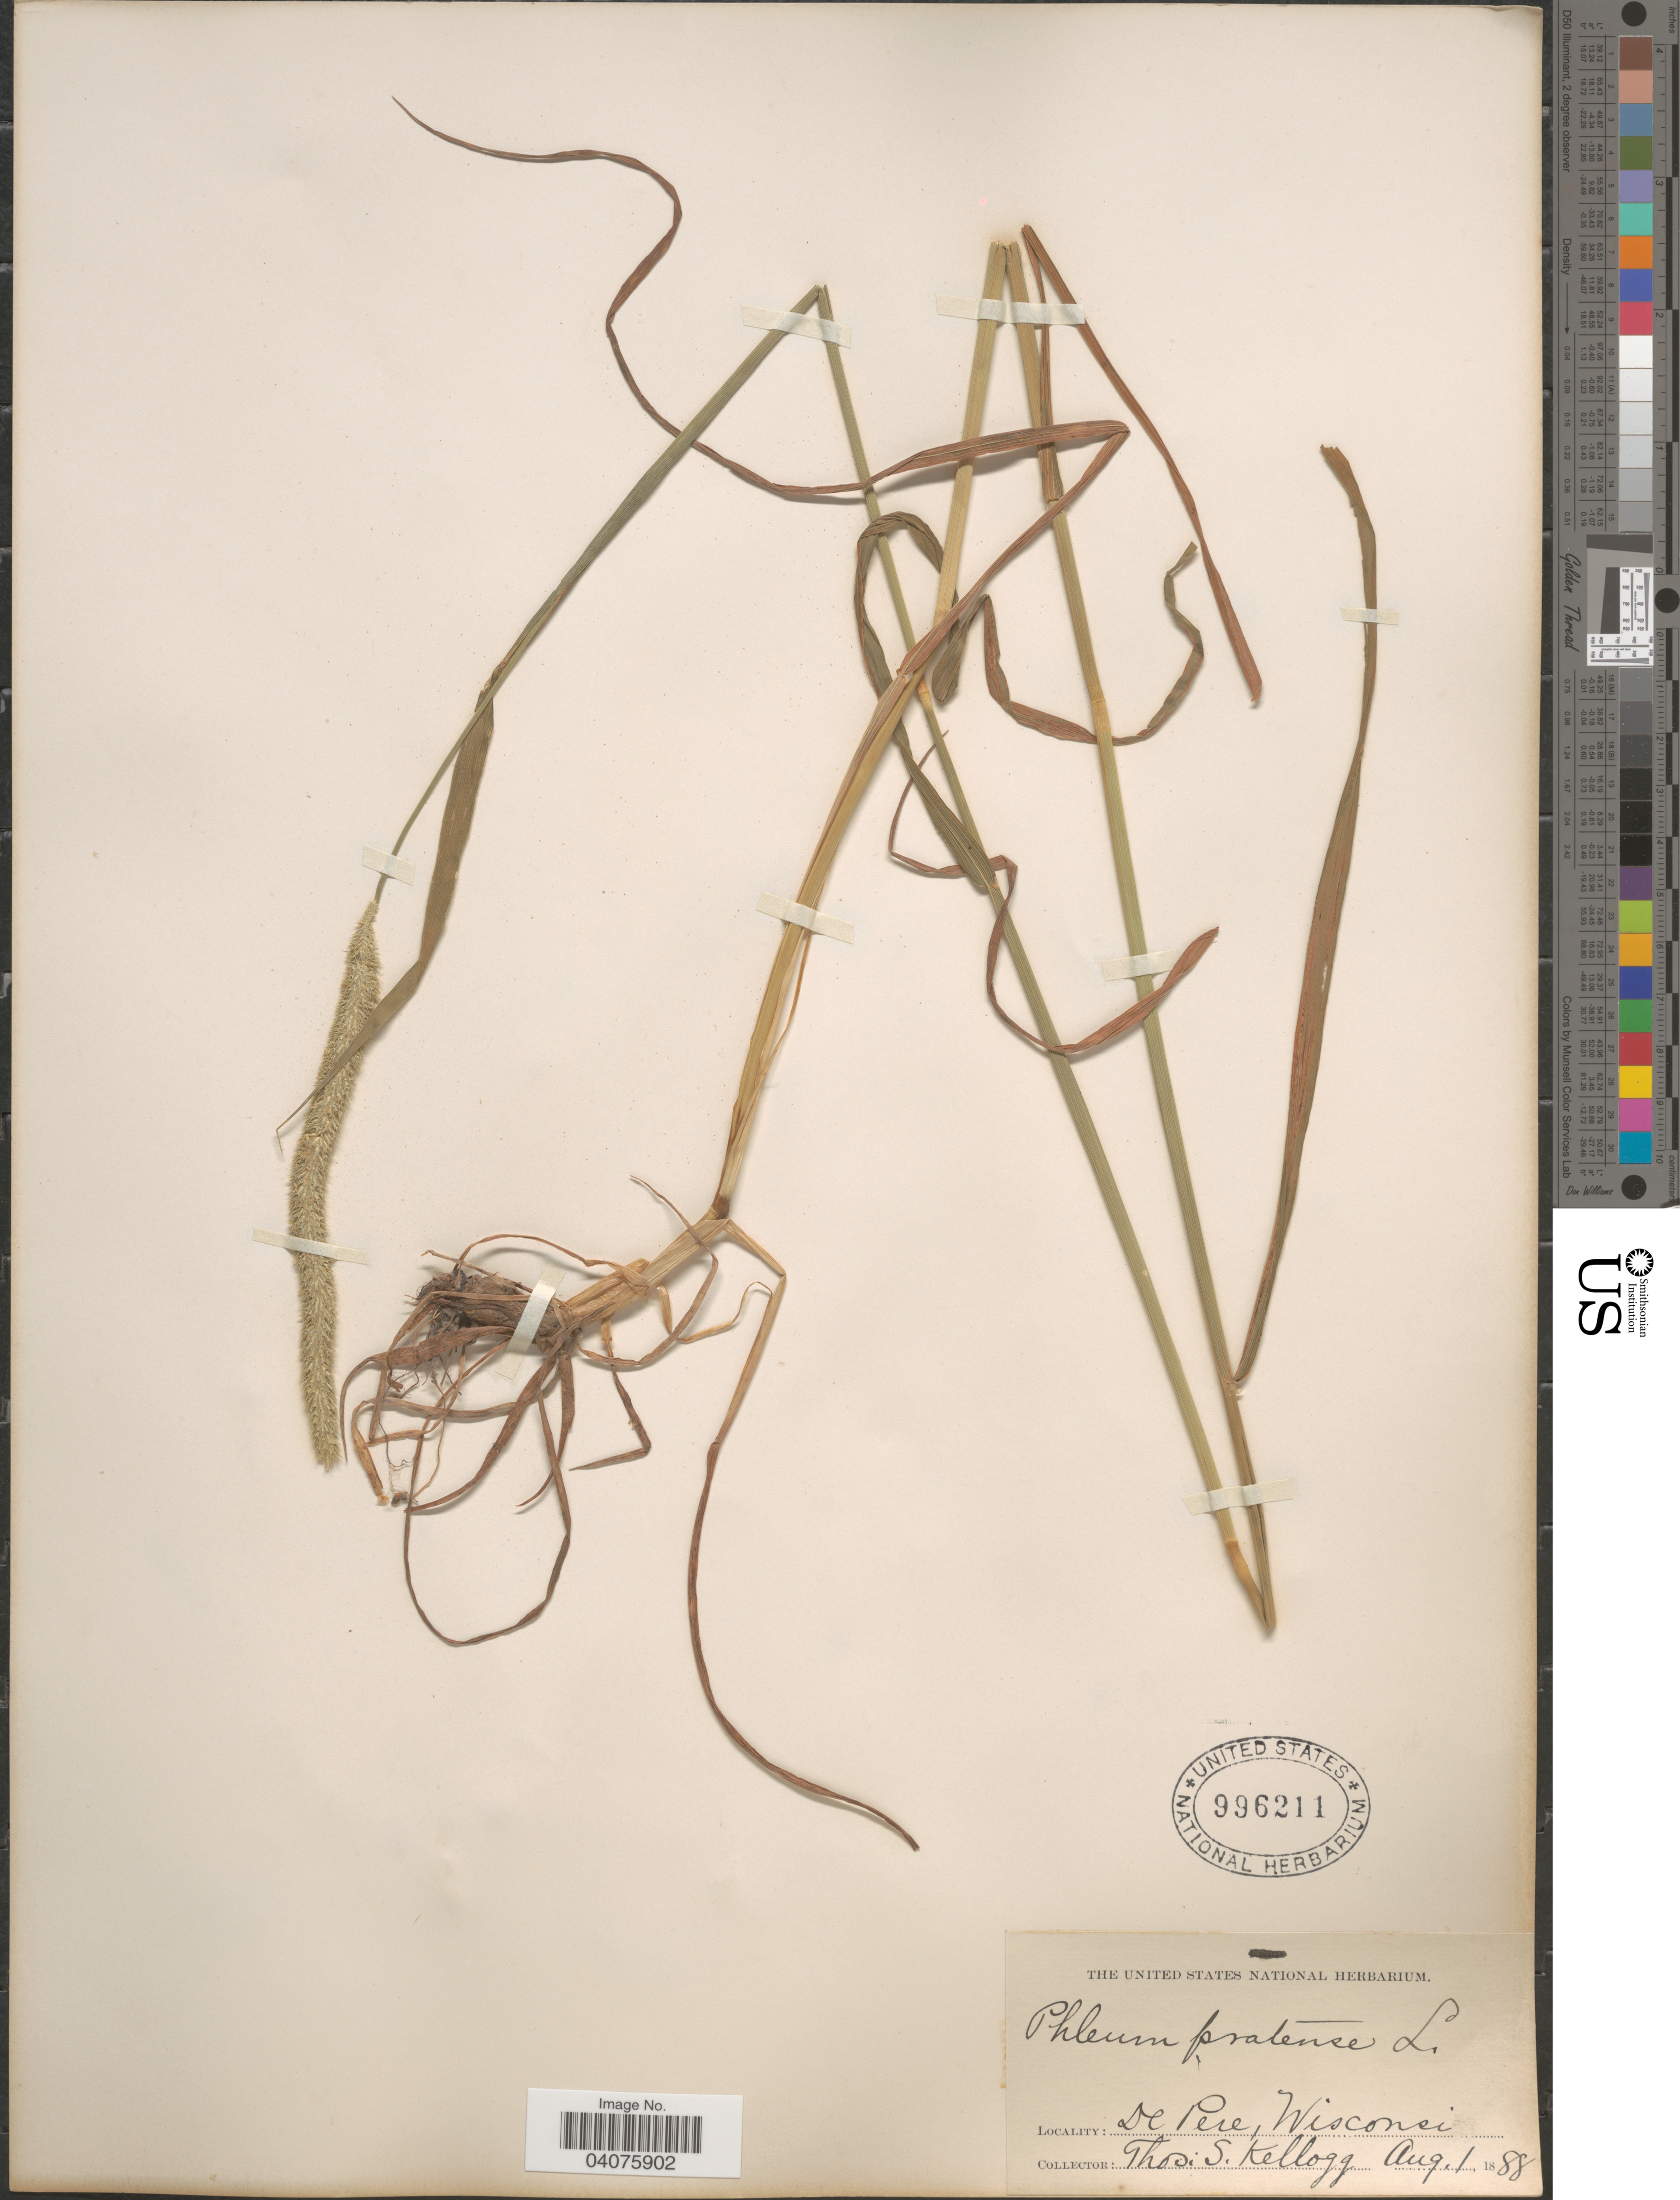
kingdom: Plantae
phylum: Tracheophyta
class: Liliopsida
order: Poales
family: Poaceae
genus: Phleum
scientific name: Phleum pratense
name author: L.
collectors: T. S. Kellogg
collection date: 1888-08-01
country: United States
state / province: Wisconsin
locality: De Pere.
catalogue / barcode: US 996211